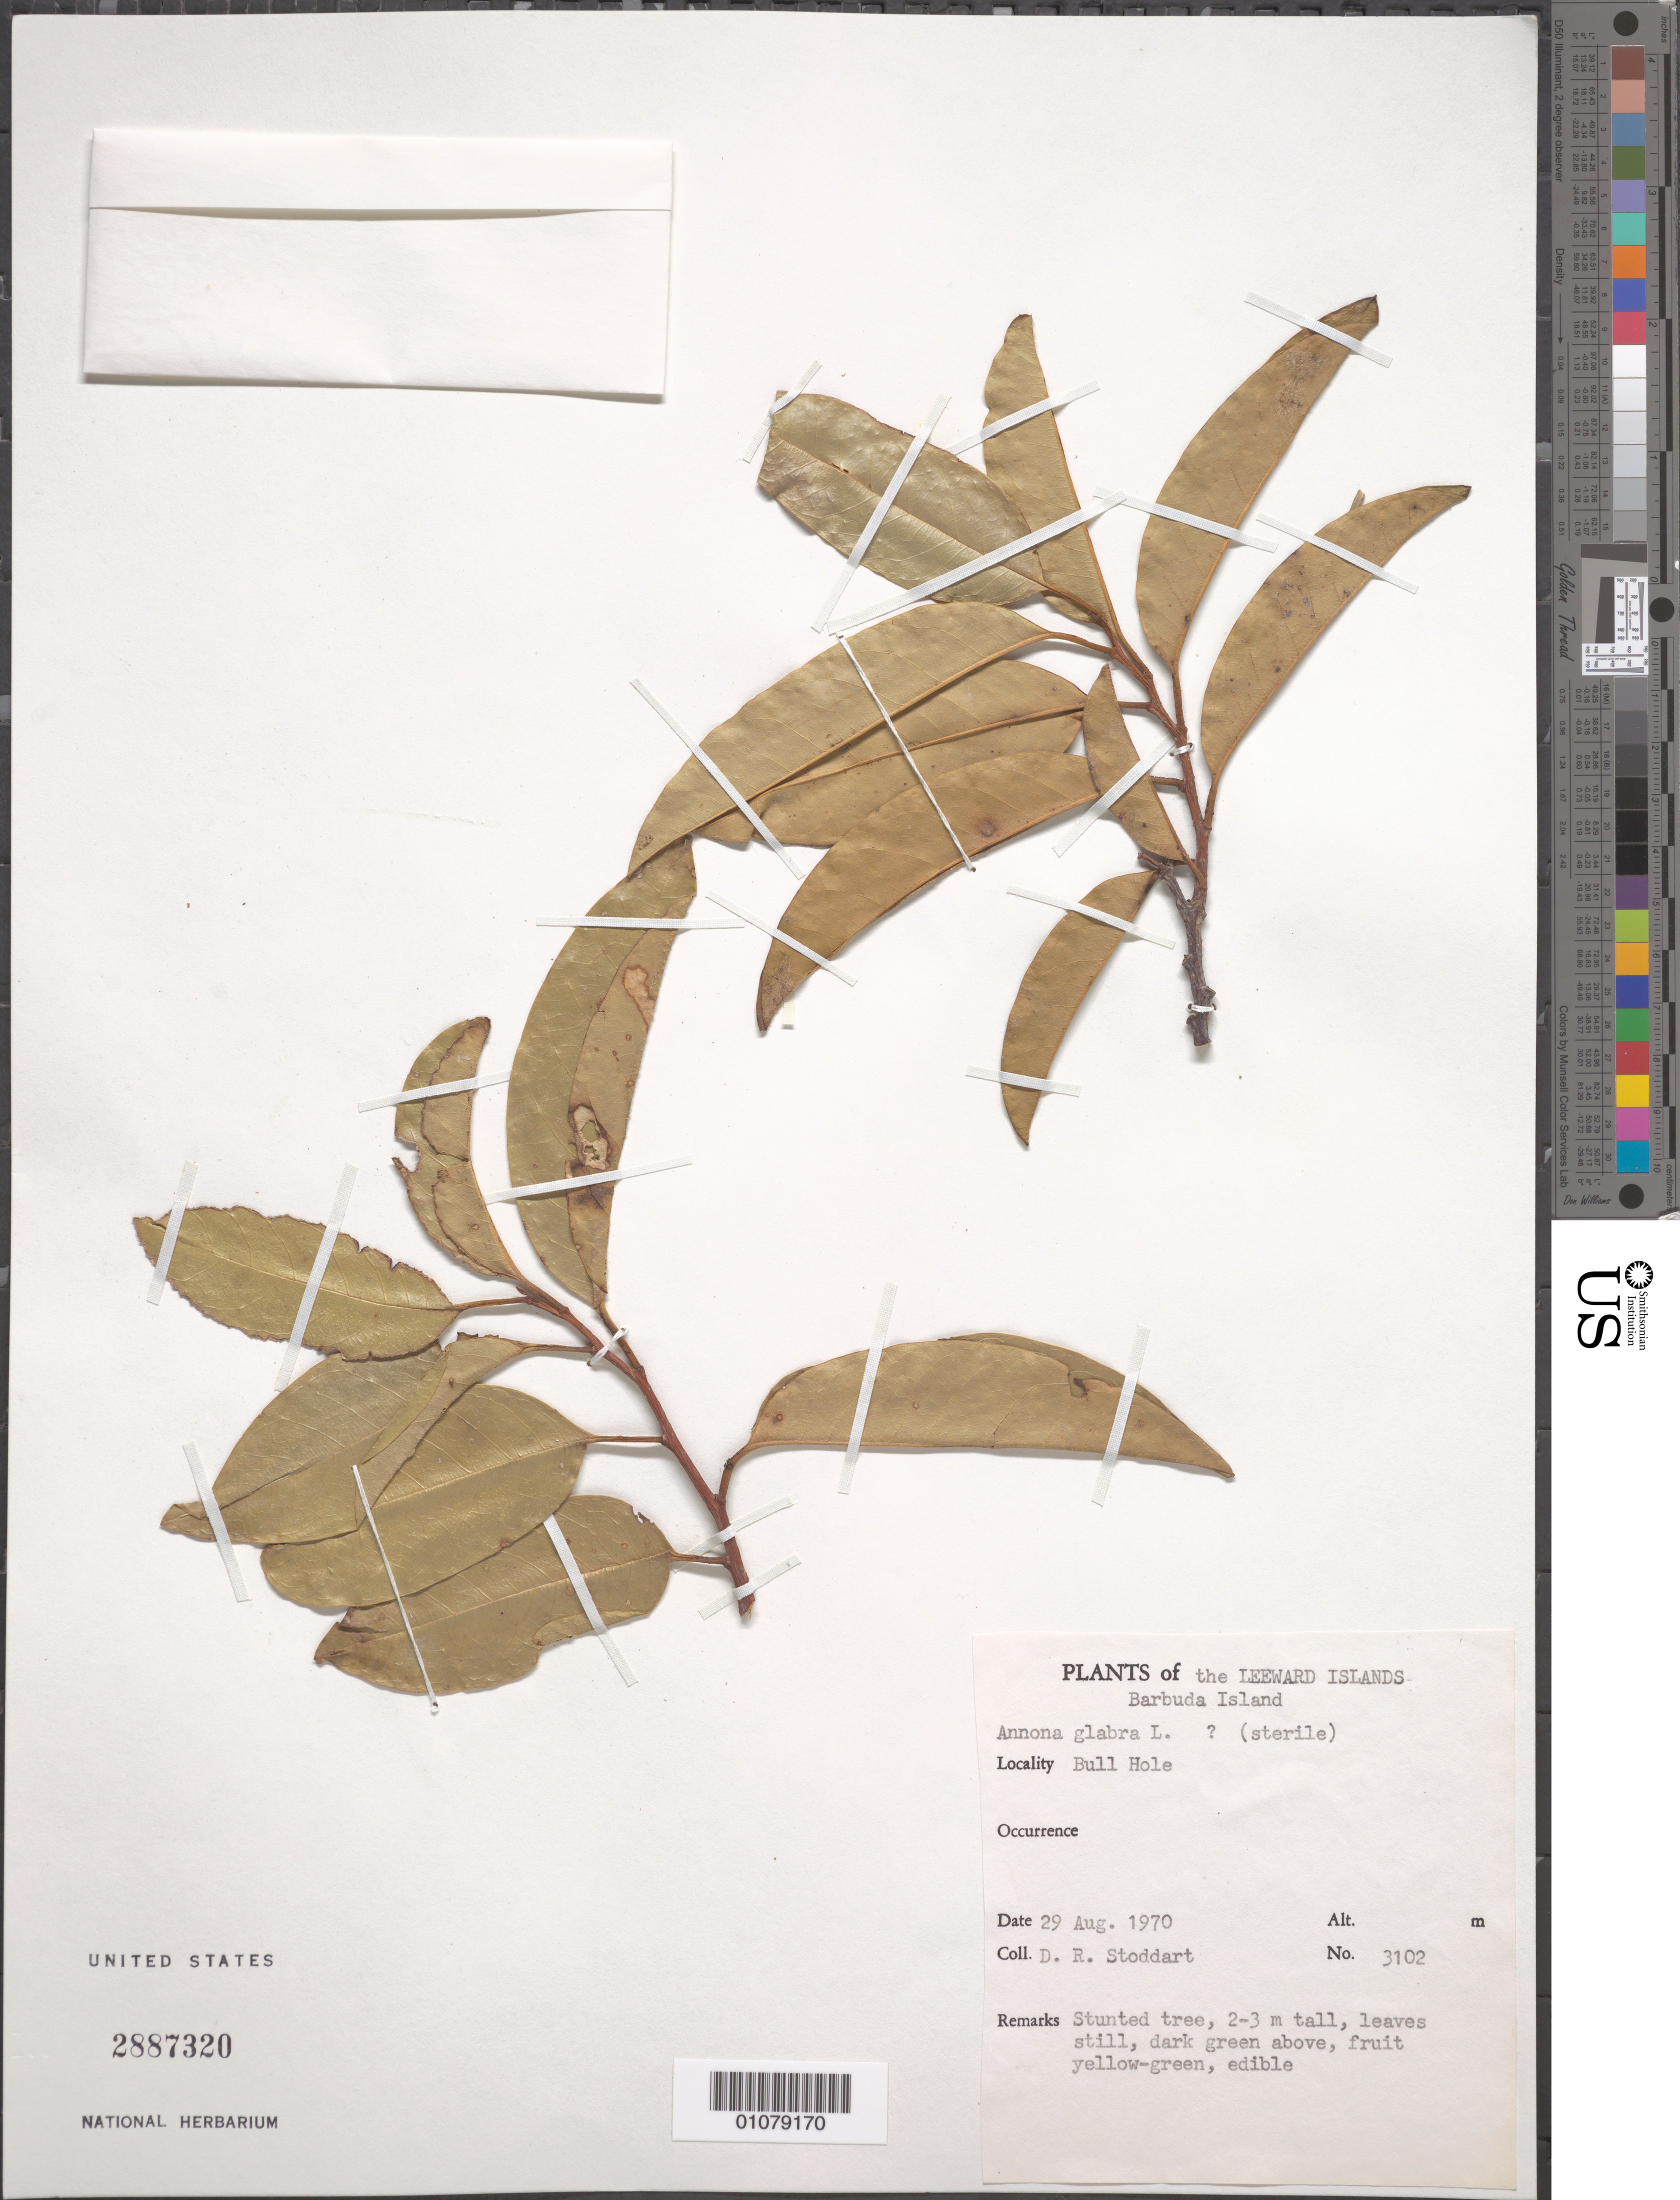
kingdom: Plantae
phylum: Tracheophyta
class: Magnoliopsida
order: Magnoliales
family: Annonaceae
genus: Annona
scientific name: Annona glabra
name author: L.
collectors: D. R. Stoddart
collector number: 3102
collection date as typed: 29 Aug 1970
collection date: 1970-08-29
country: Antigua and Barbuda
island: Barbuda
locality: Bull Hole.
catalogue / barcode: US 2887320